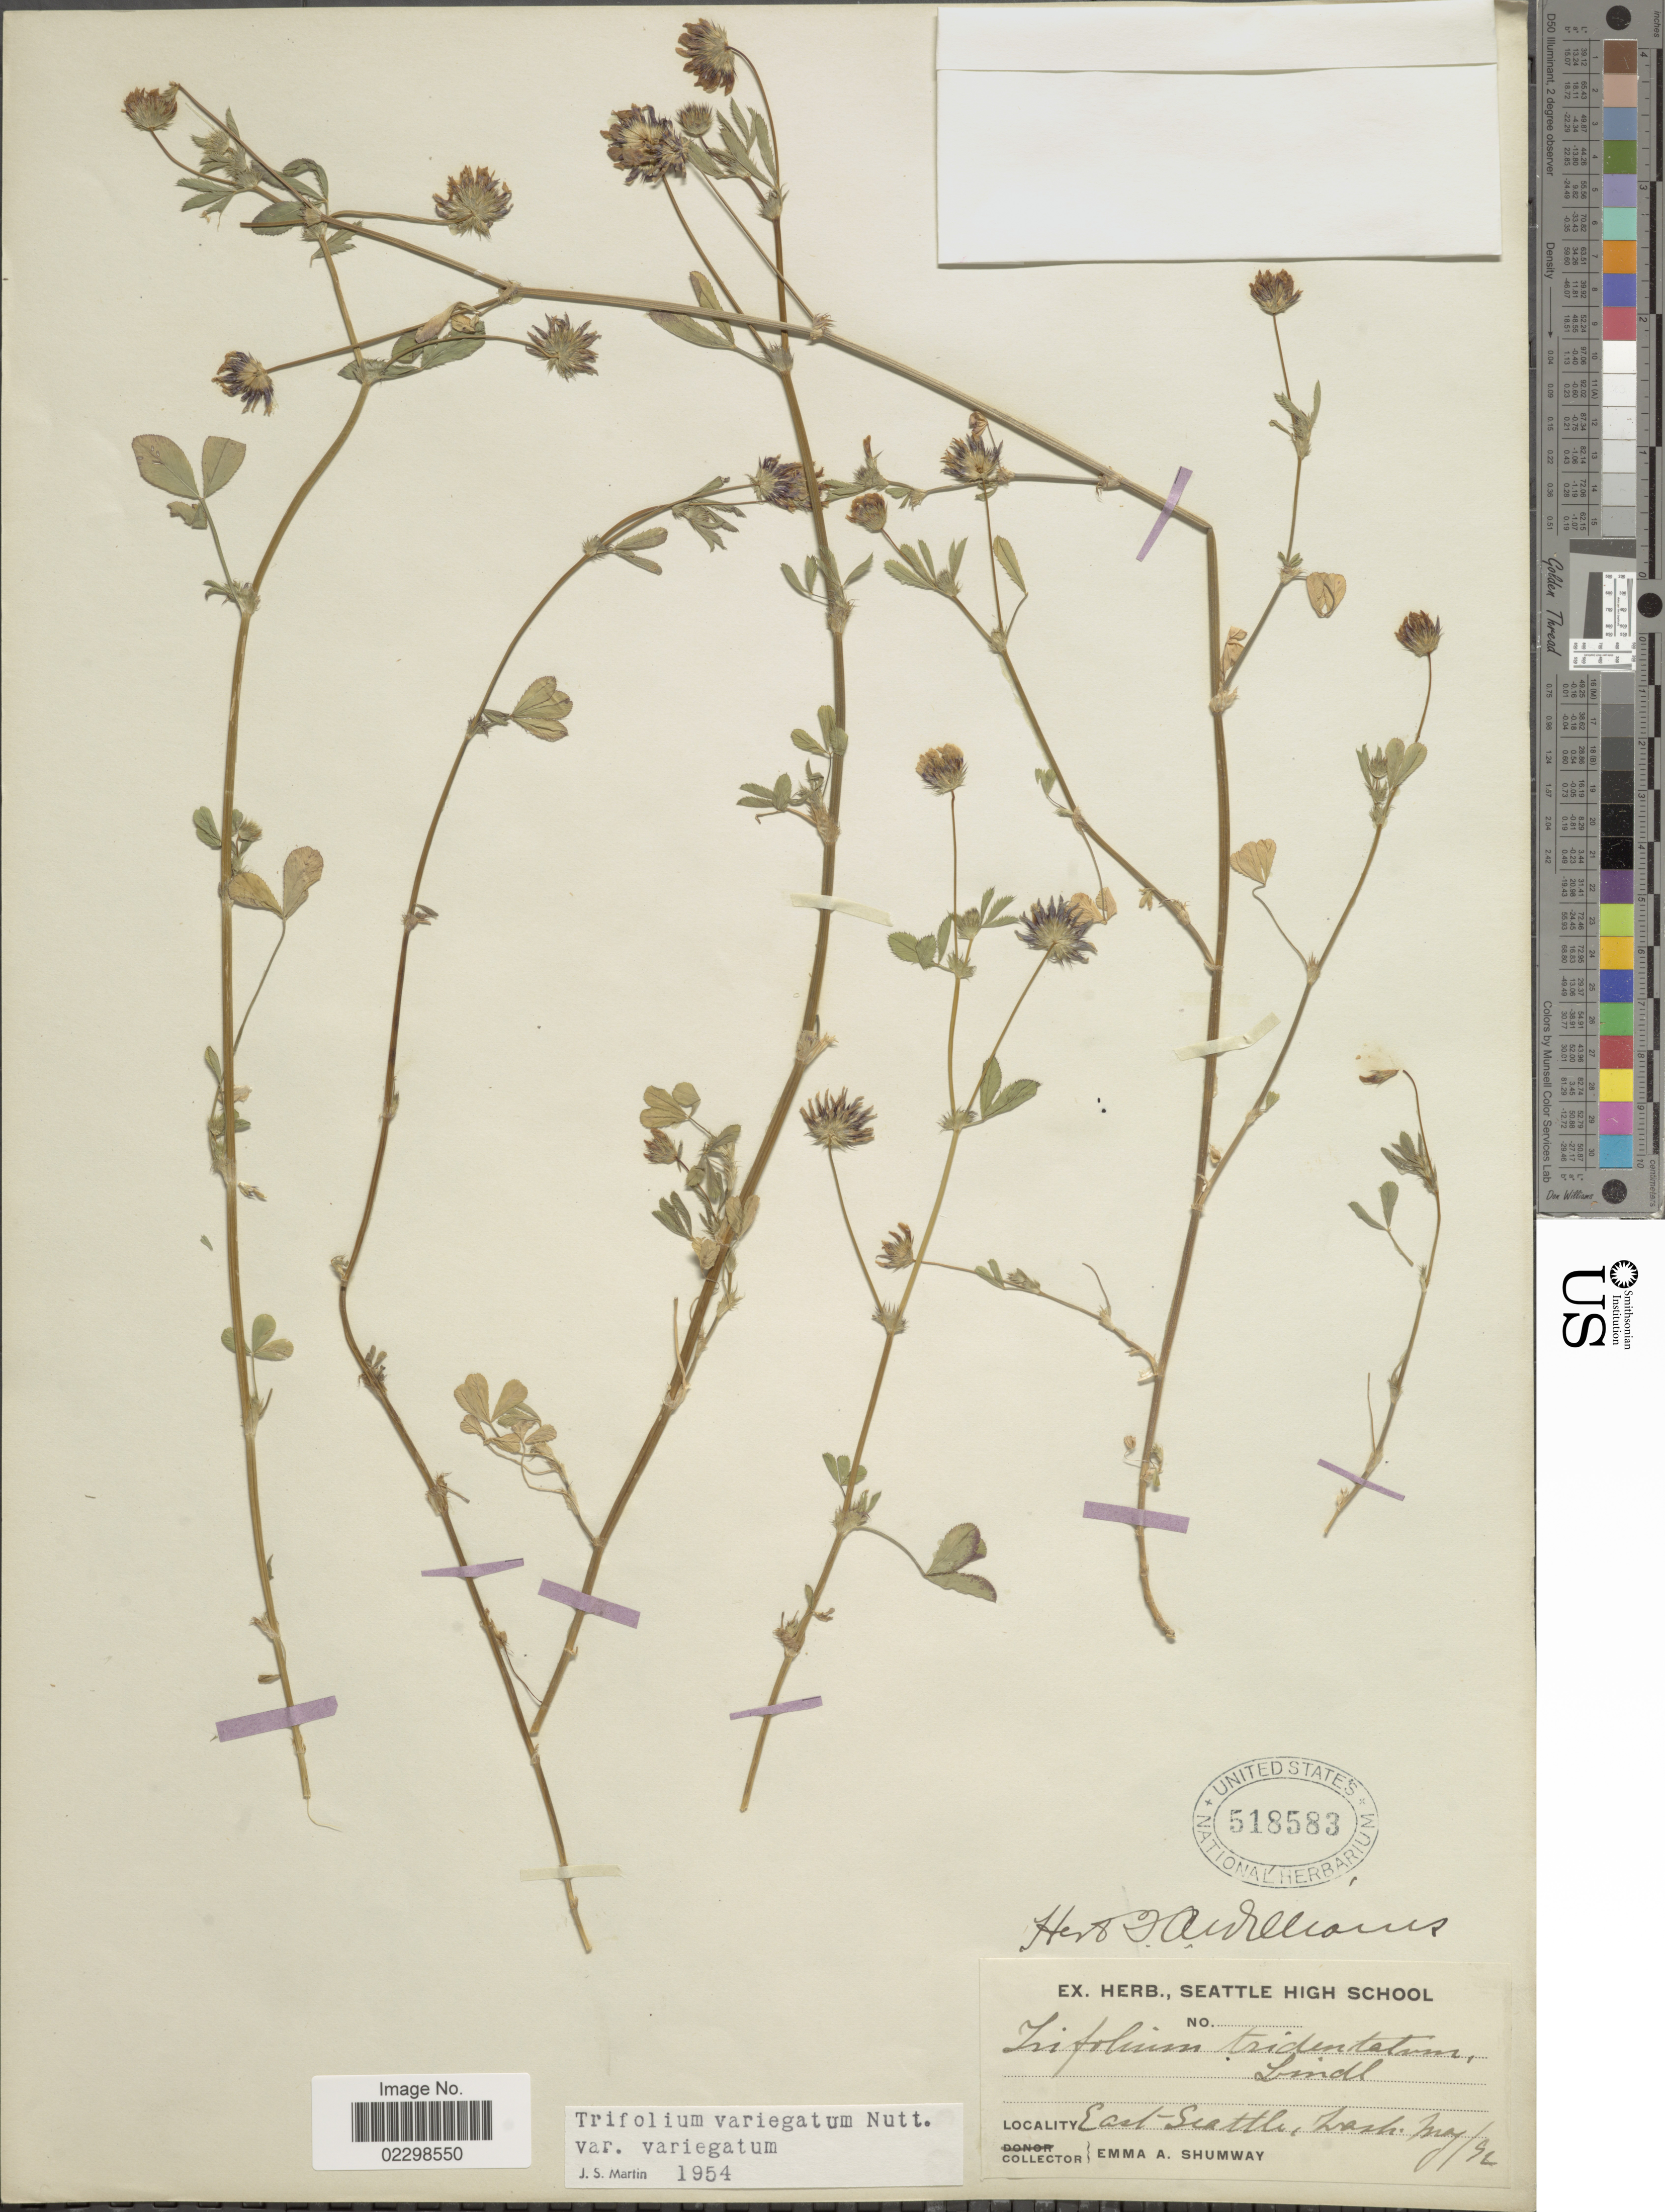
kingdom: Plantae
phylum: Tracheophyta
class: Magnoliopsida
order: Fabales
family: Fabaceae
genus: Trifolium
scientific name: Trifolium variegatum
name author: Nutt.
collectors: E. Shumway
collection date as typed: Transcribed d/m/y: /5/92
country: United States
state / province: Washington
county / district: King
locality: East Seattle, Wash.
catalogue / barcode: US 518583